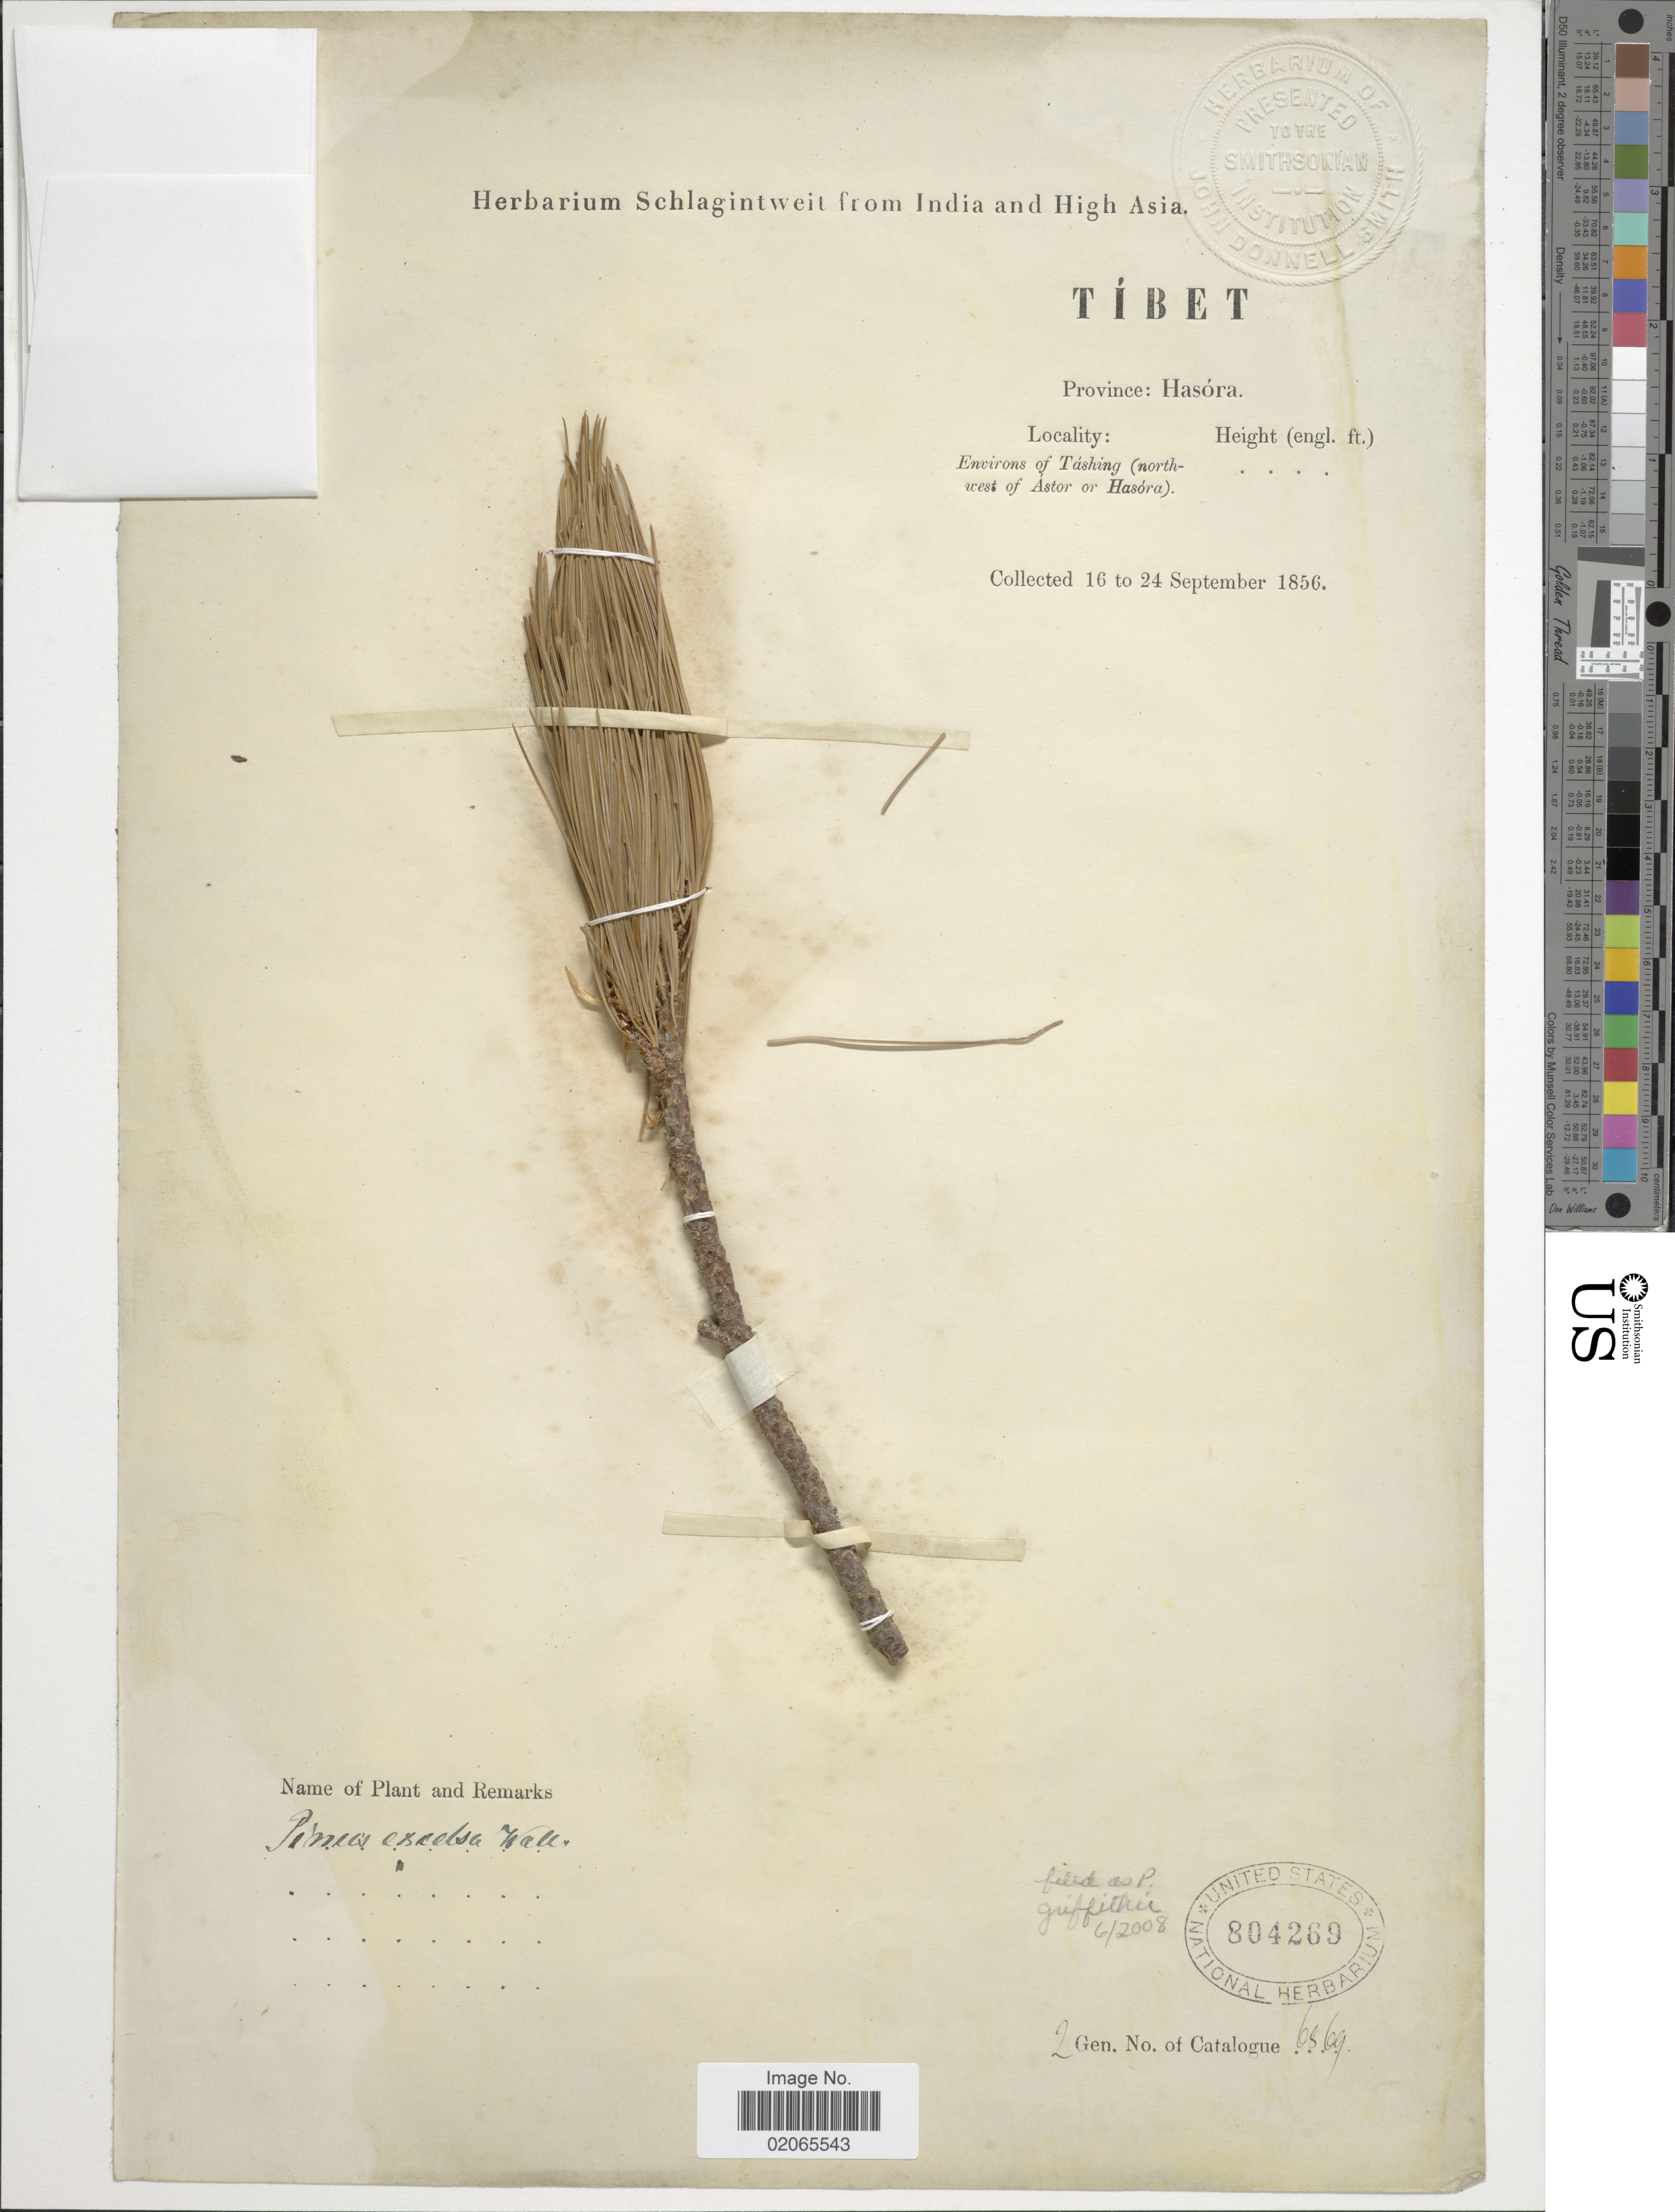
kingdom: Plantae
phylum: Tracheophyta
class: Pinopsida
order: Pinales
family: Pinaceae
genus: Pinus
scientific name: Pinus griffithii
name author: McClell.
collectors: ex herb. Schlagintweit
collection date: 1856-09-16/1856-09-24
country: China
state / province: Xizang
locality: Province Hasora. Environs of Tashing (north-west of Astor or Hasora)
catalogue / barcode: US 804269